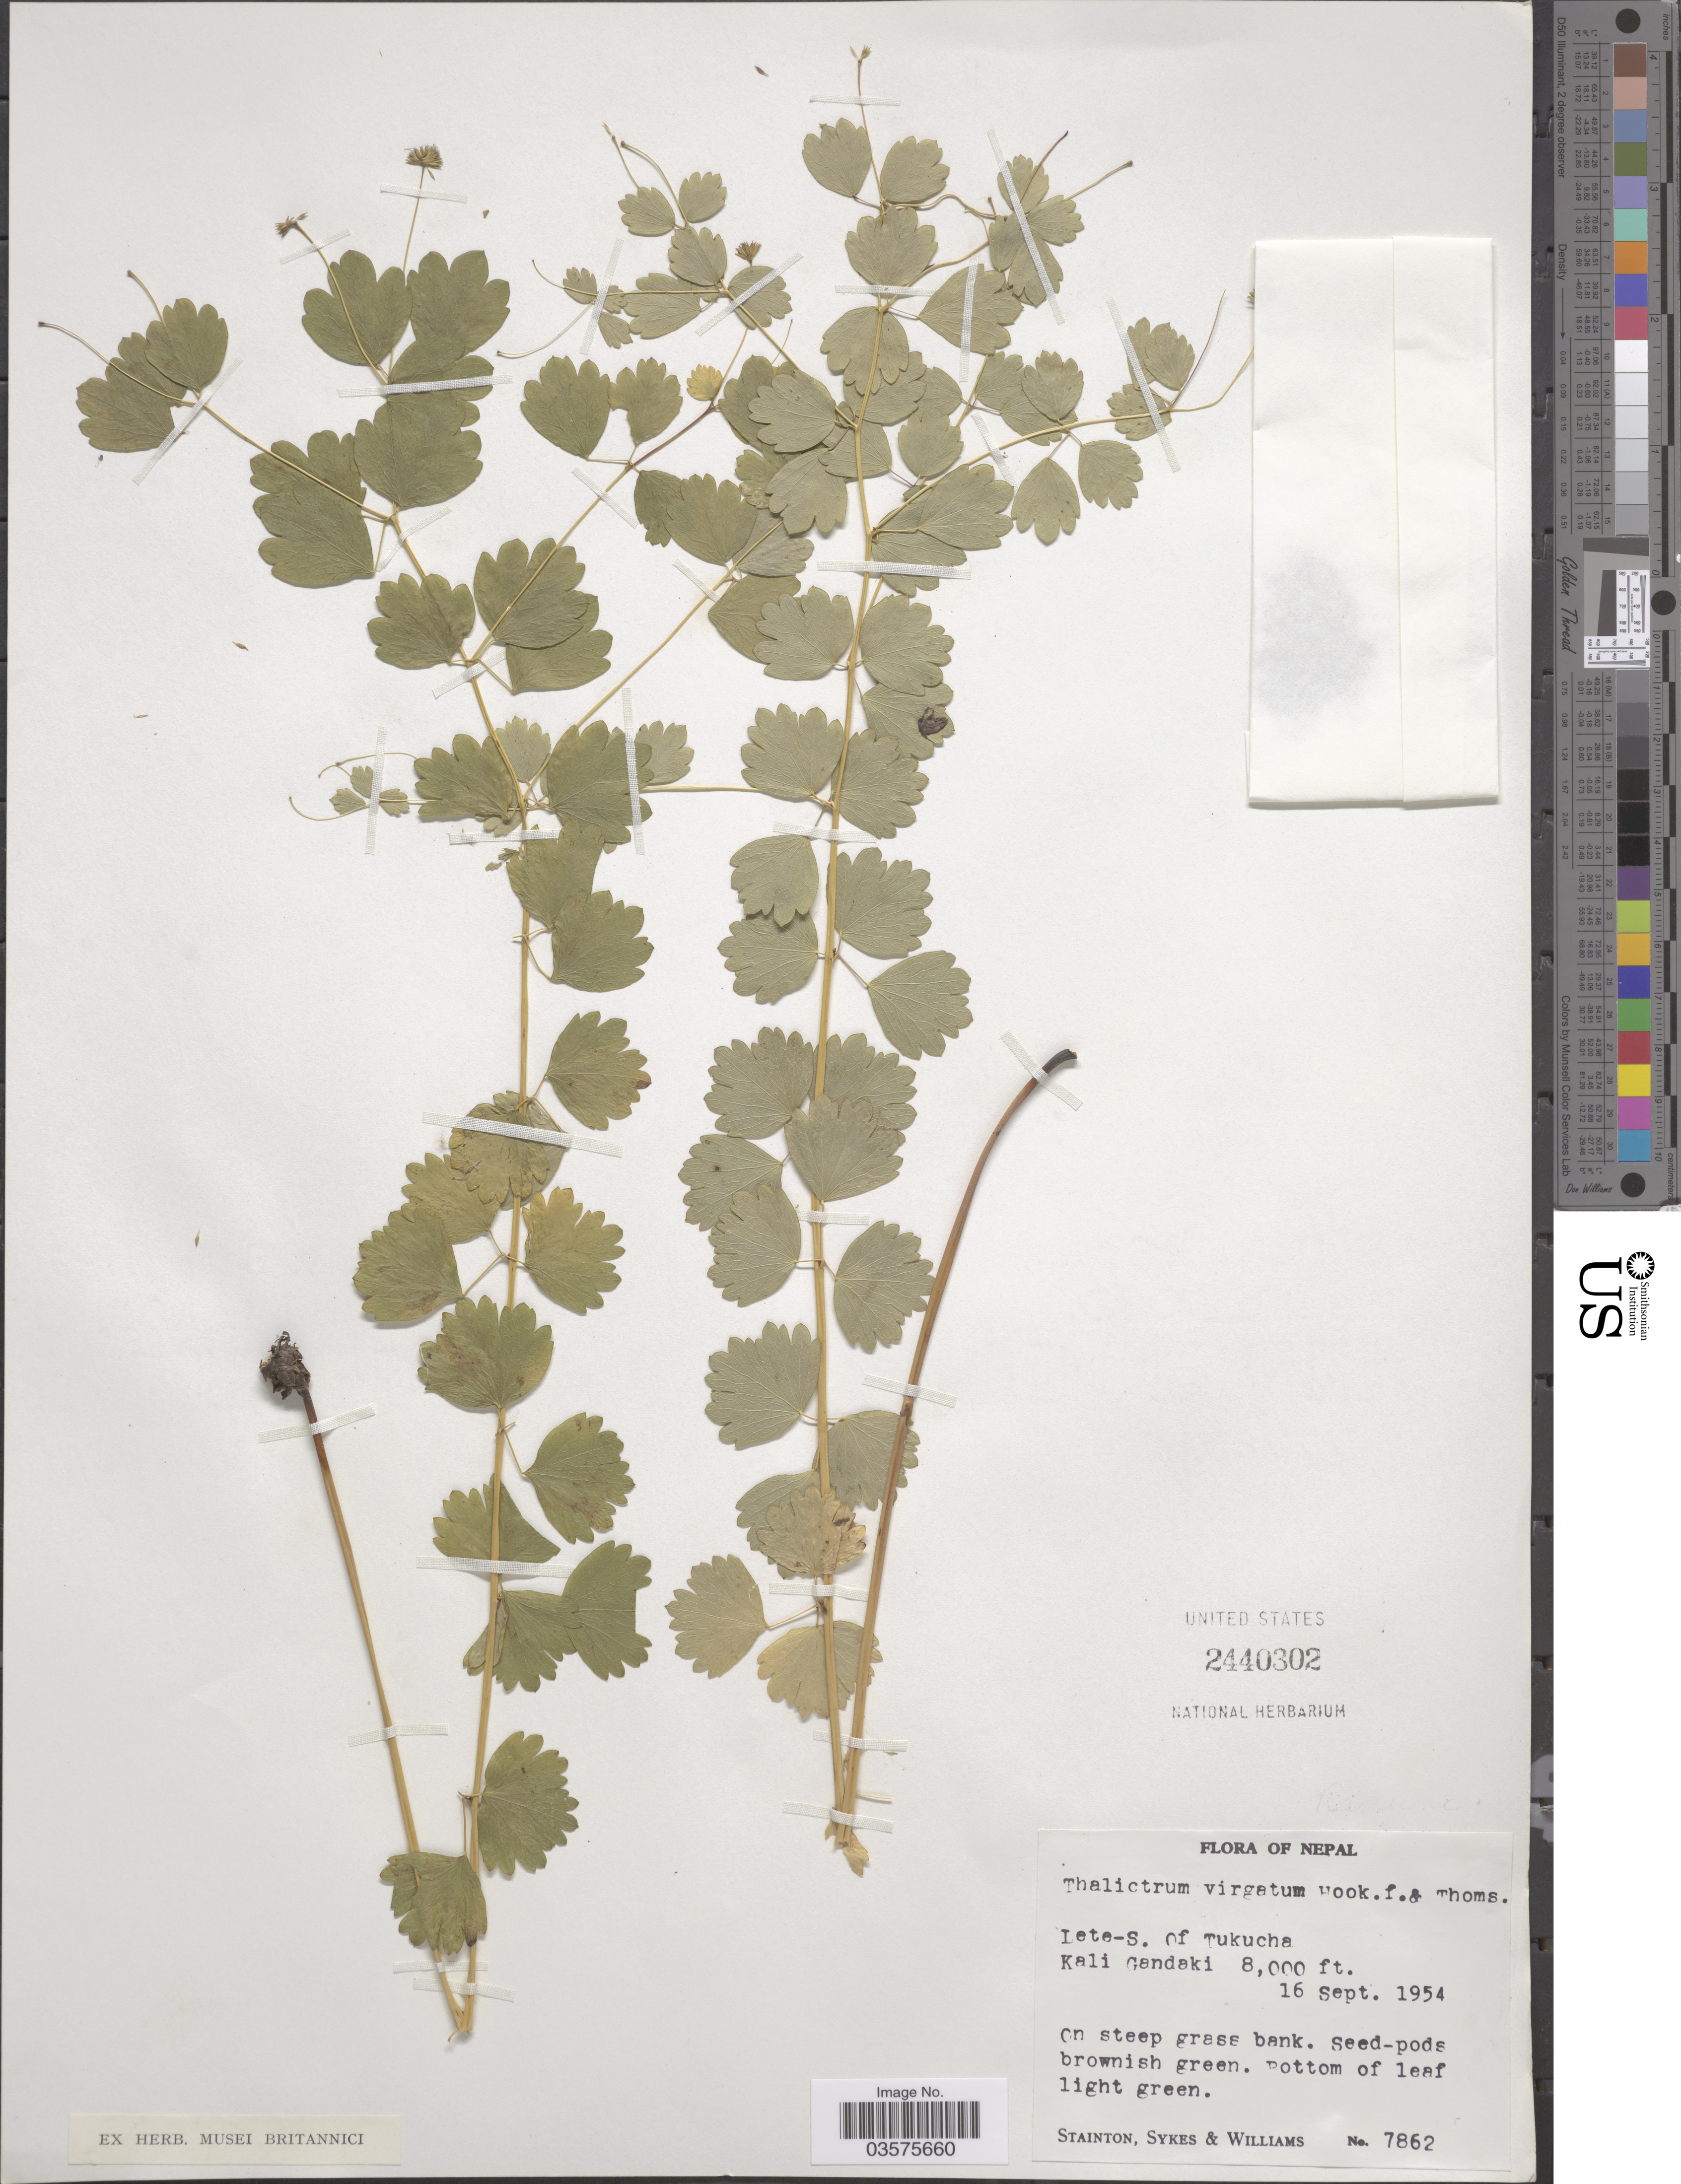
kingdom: Plantae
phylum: Tracheophyta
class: Magnoliopsida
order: Ranunculales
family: Ranunculaceae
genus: Thalictrum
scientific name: Thalictrum virgatum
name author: Hook. f. & Thomson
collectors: -. Stainton, Sykes, -- & -- Williams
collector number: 7862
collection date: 1954-09-16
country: Nepal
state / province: Gandaki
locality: Lete-S. of Tukucha. Kali Gandaki.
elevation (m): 2438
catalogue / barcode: US 2440302